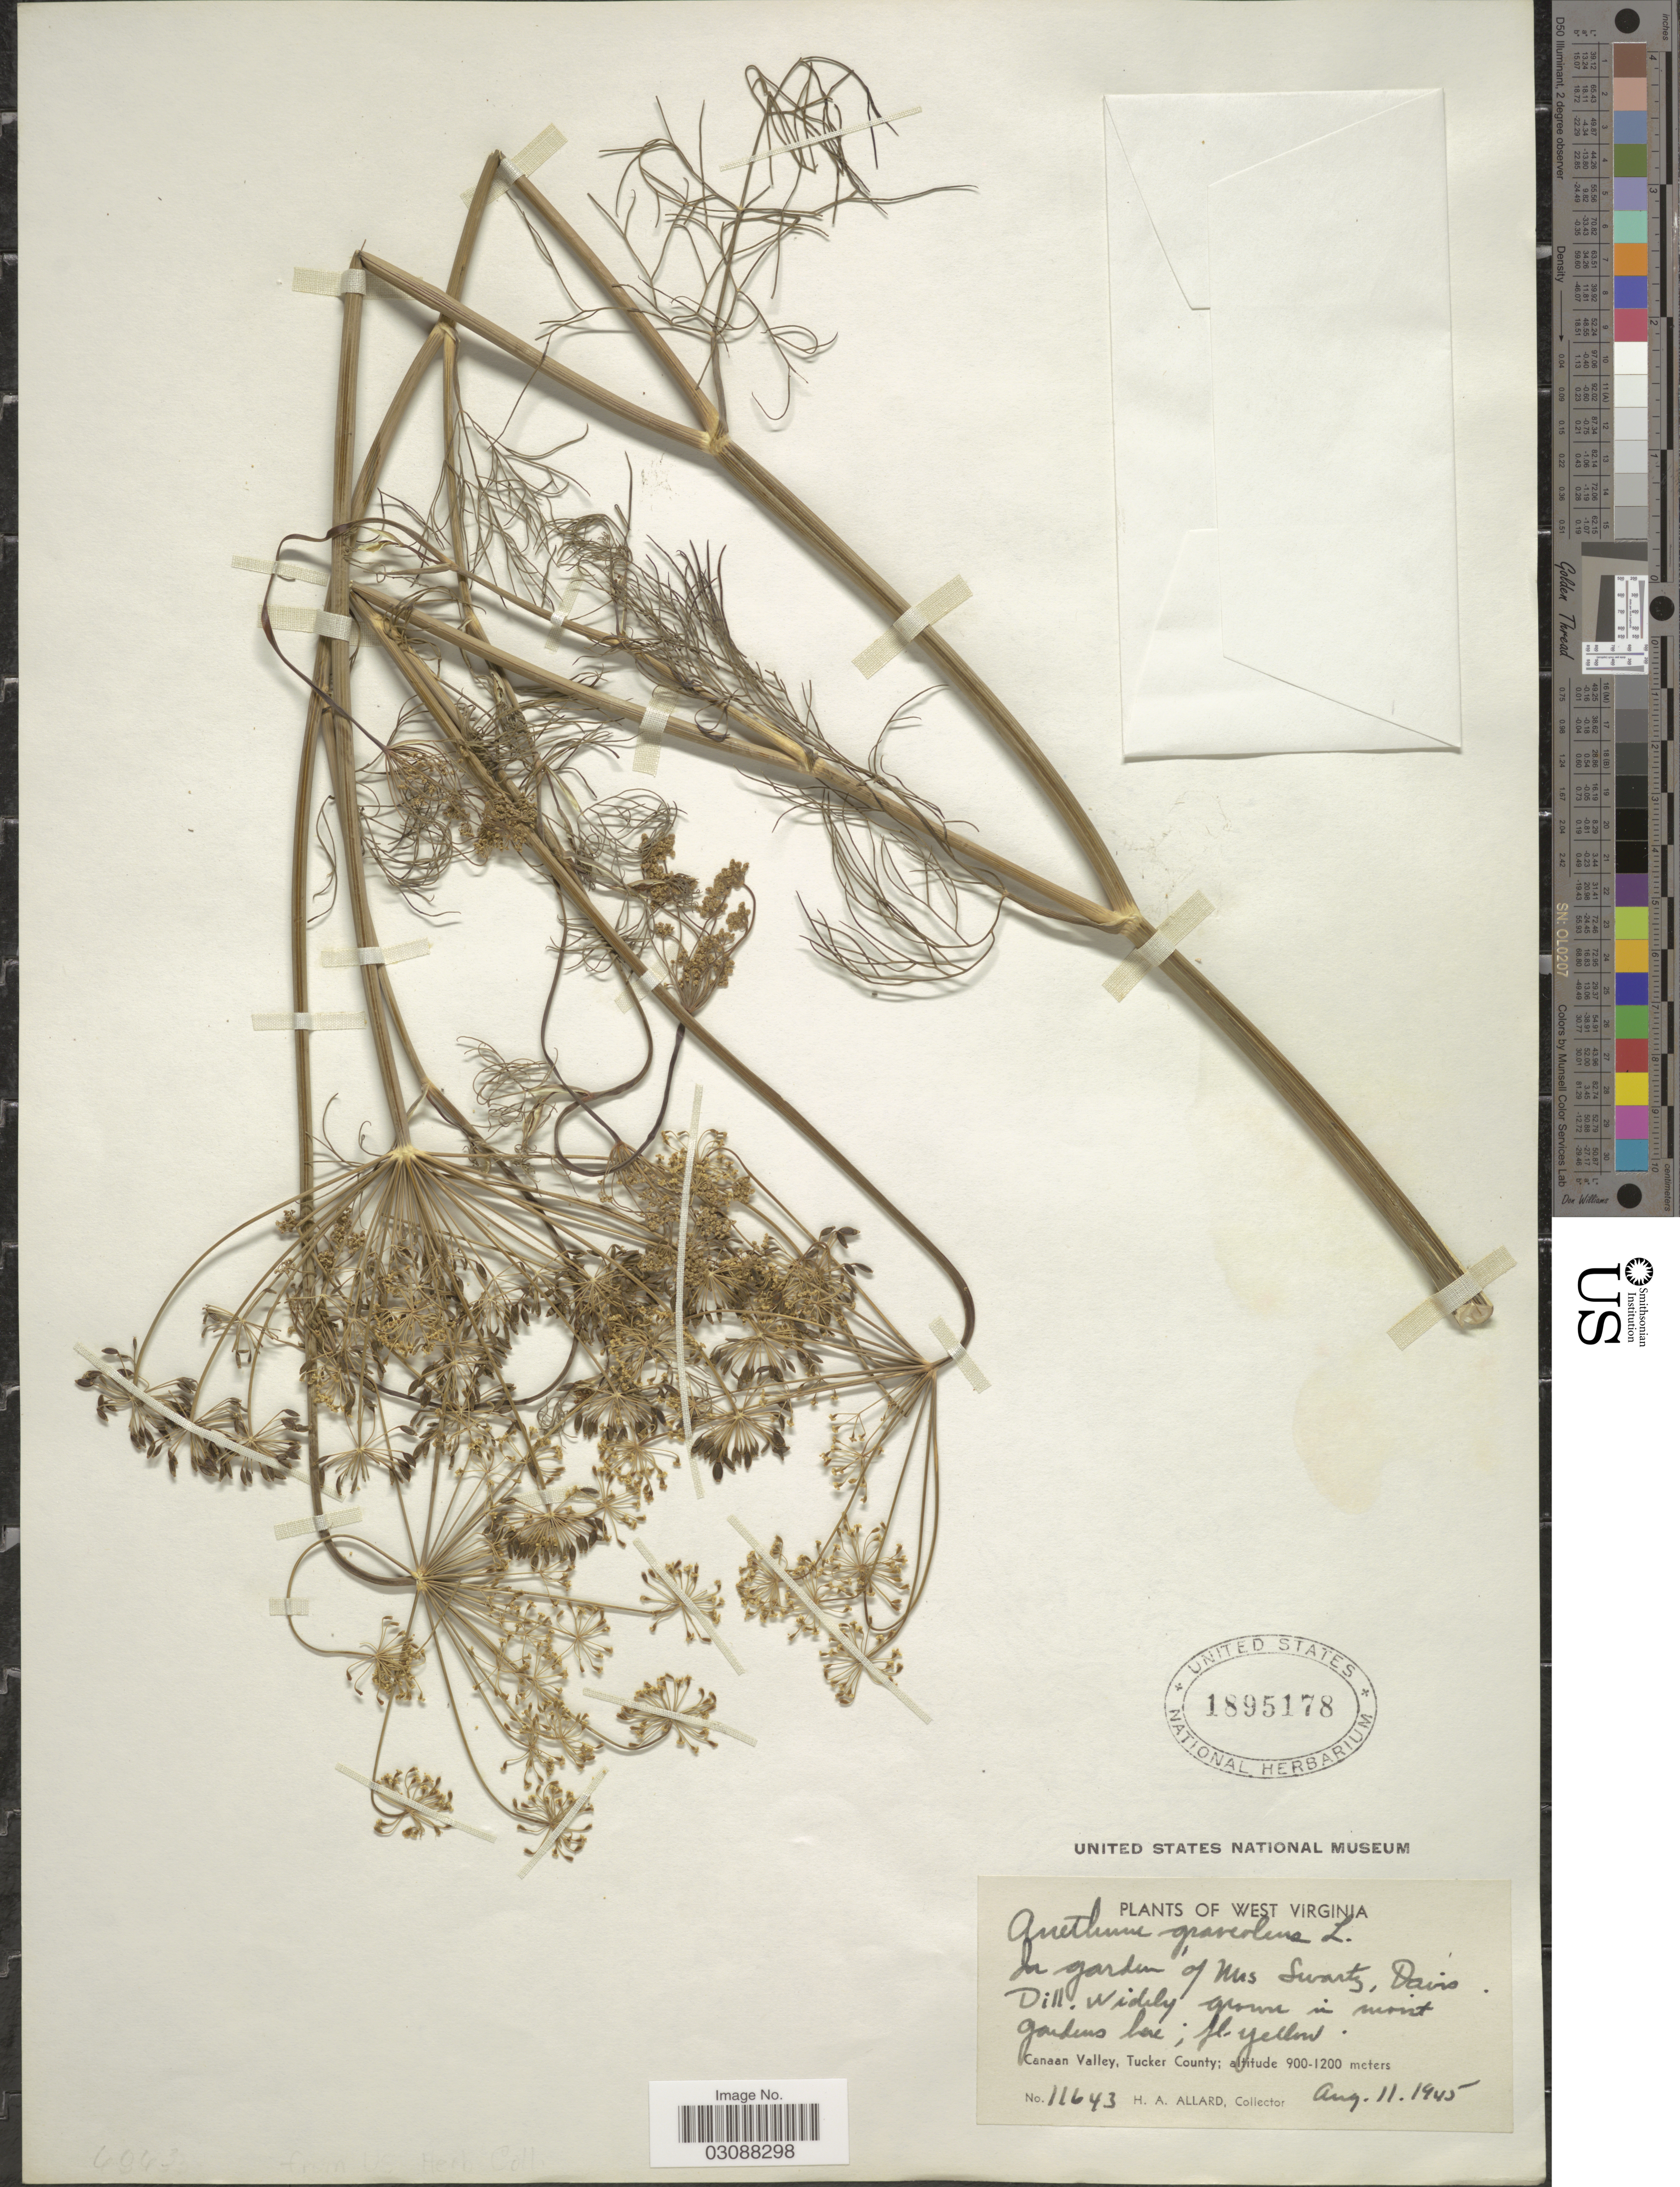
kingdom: Plantae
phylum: Tracheophyta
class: Magnoliopsida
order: Apiales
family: Apiaceae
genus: Anethum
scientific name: Anethum graveolens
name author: L.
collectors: H. A. Allard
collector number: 11643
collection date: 1945-08-11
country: United States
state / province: West Virginia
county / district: Tucker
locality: Canaan Valley, Tucker County.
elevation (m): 900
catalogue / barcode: US 1895178